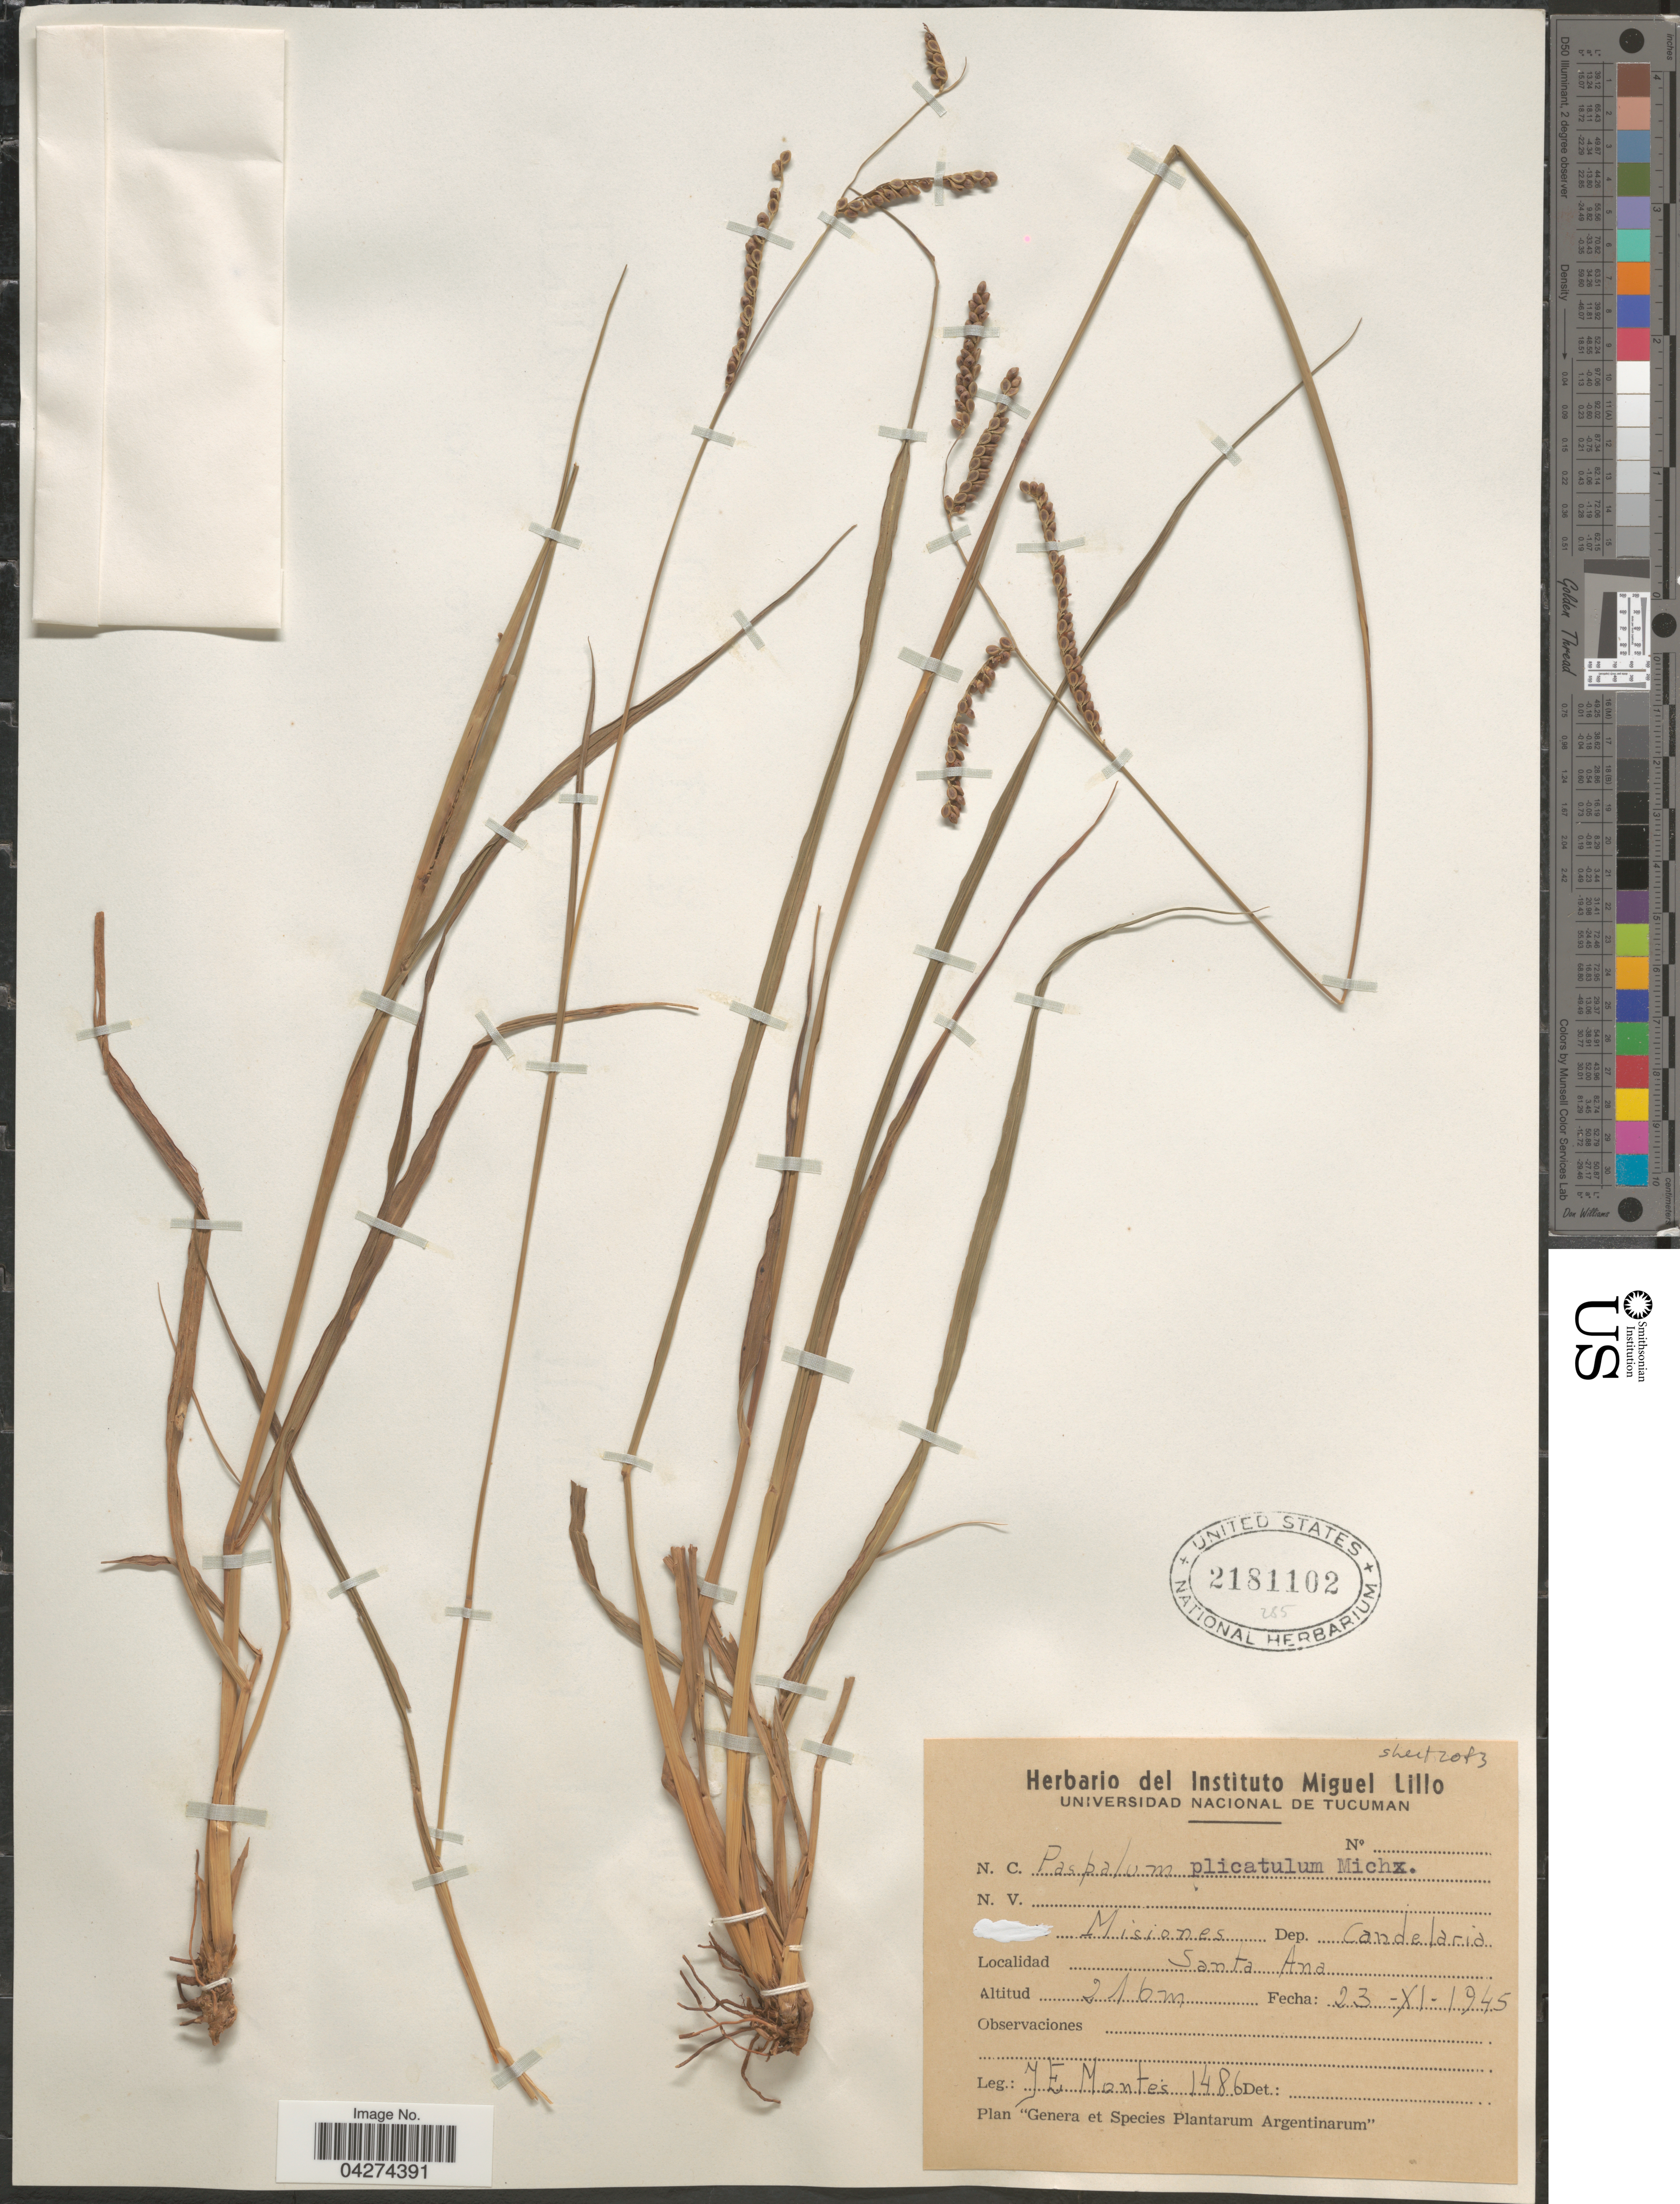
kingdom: Plantae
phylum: Tracheophyta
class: Liliopsida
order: Poales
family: Poaceae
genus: Paspalum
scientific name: Paspalum plicatulum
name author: Michx.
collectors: J. E. Montes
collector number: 1486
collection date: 1945-11-23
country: Argentina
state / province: Misiones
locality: Dep. Candelaria. Santa Ana.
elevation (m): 216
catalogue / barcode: US 2181102